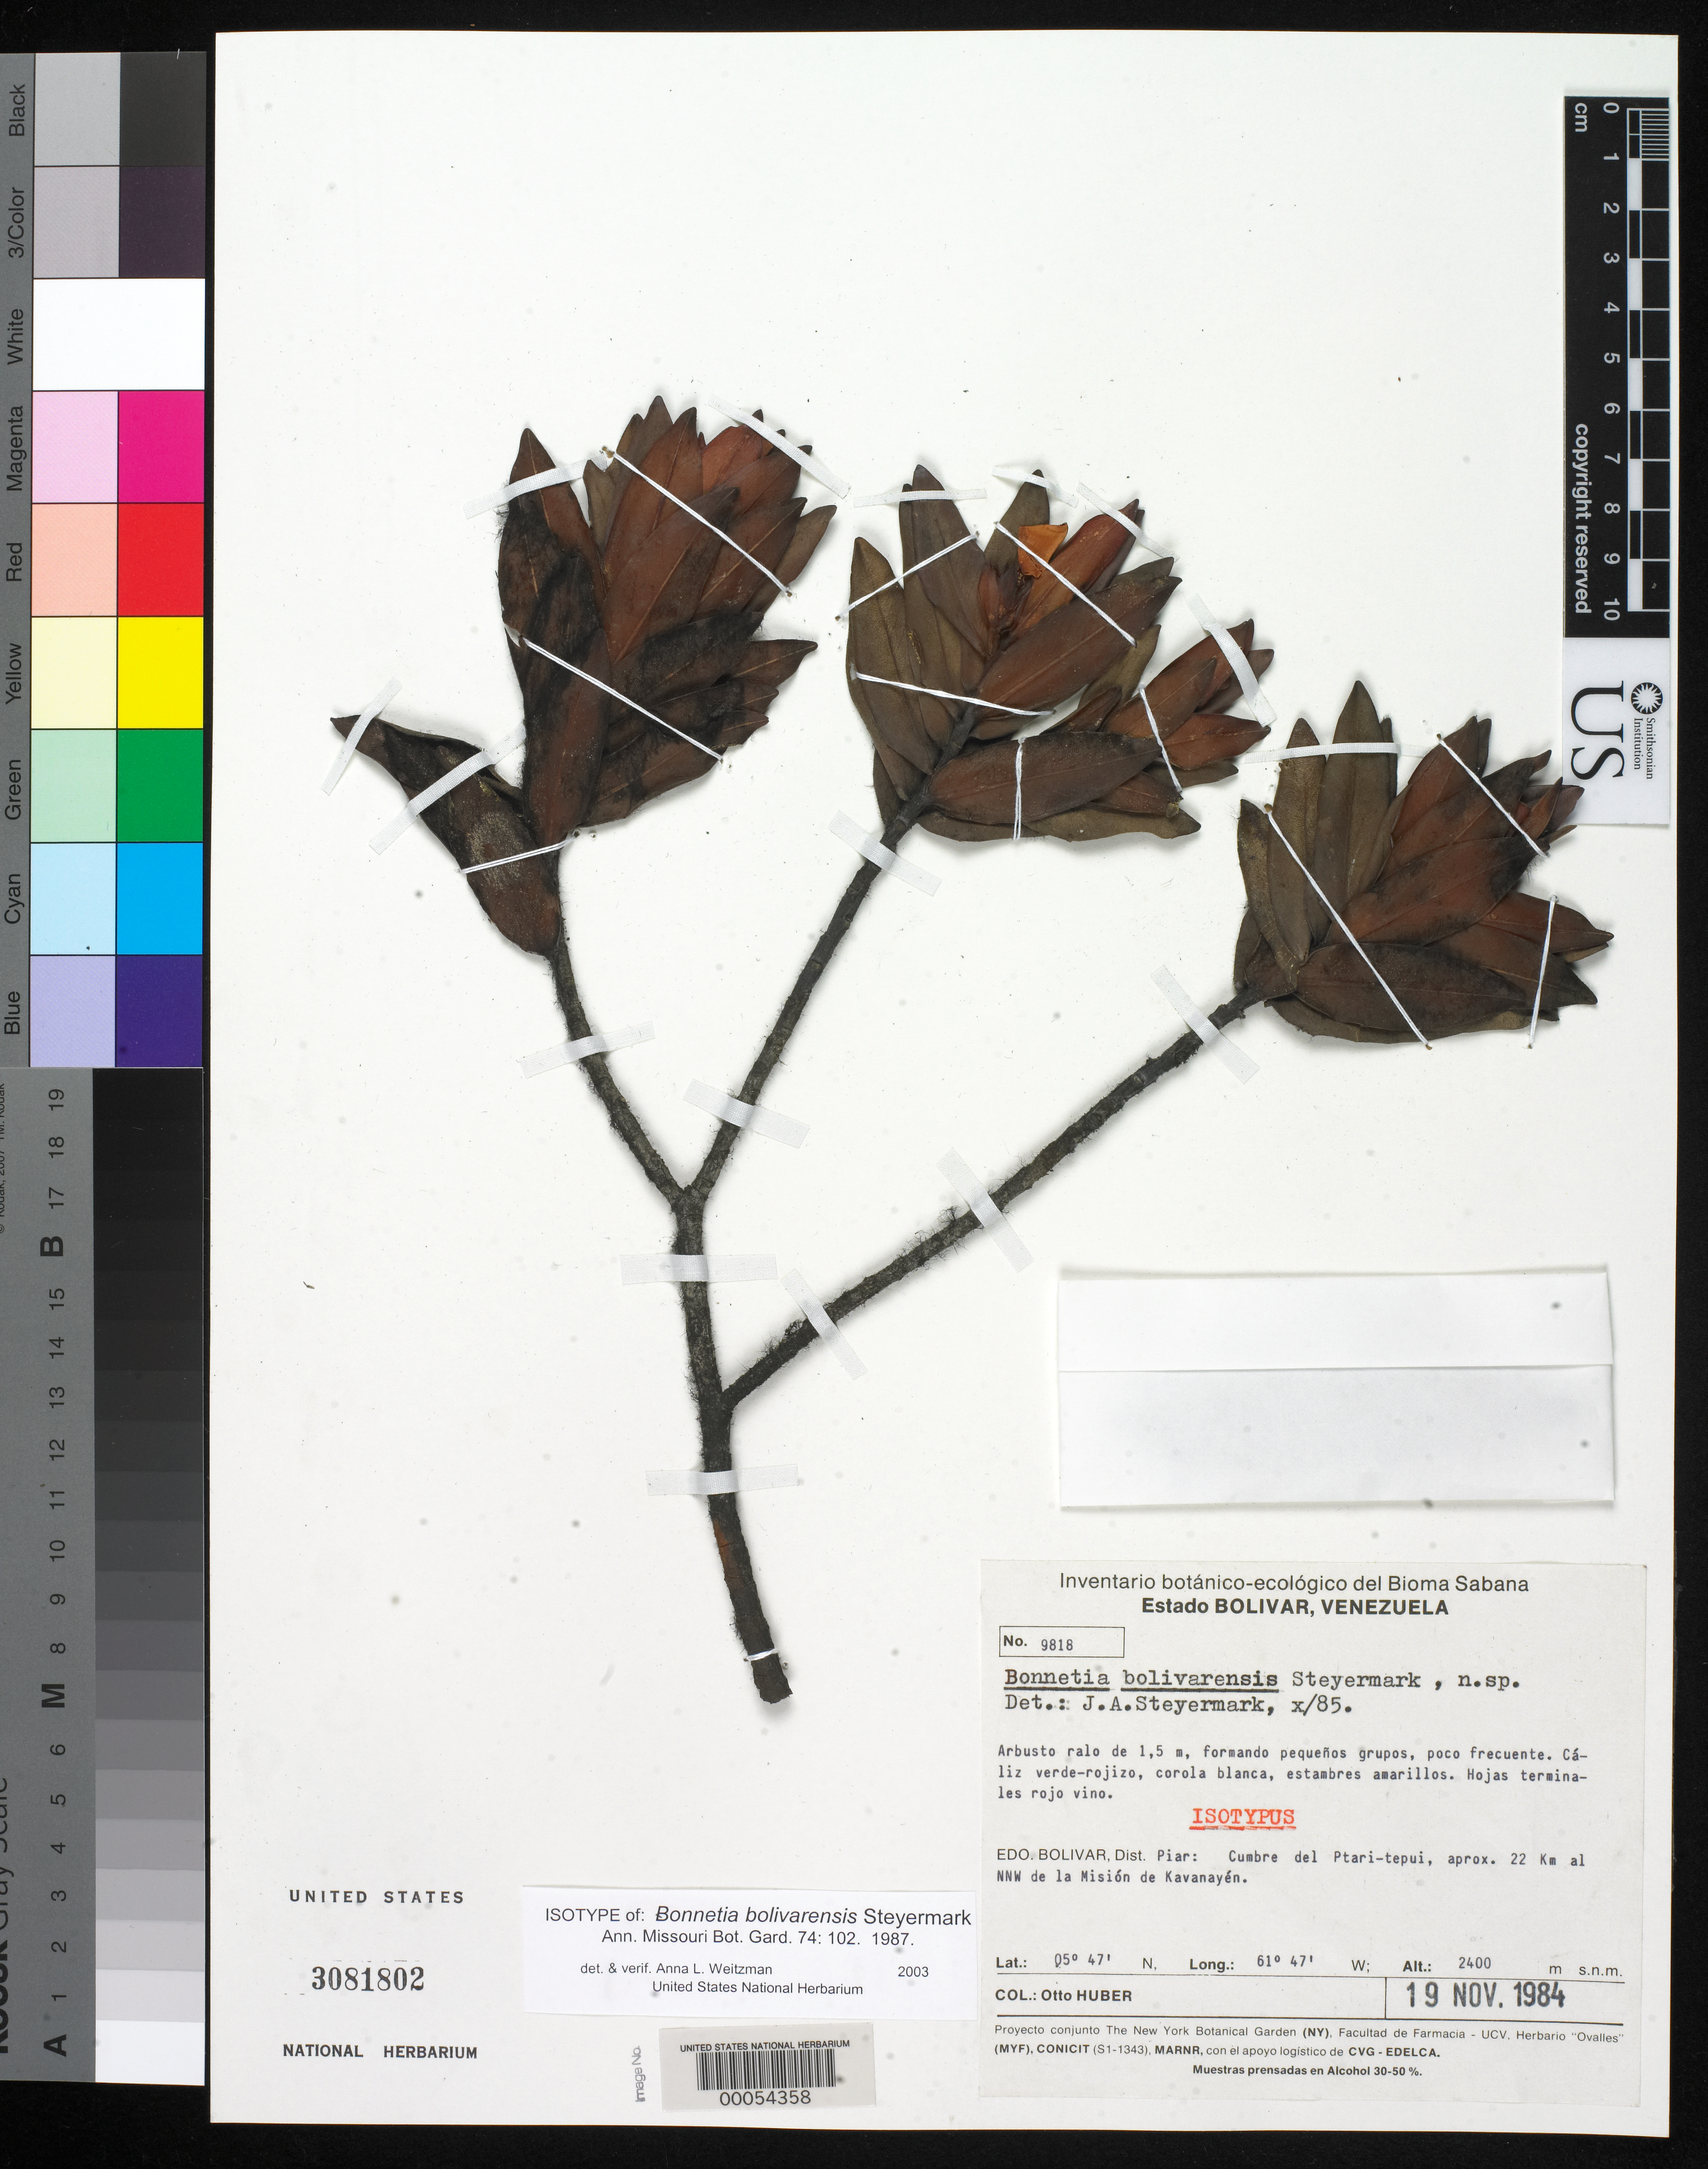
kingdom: Plantae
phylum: Tracheophyta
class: Magnoliopsida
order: Malpighiales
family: Bonnetiaceae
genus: Bonnetia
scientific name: Bonnetia bolivarensis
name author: Steyerm.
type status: Isotype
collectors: O. Huber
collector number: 9818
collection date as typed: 19 Nov 1984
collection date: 1984-11-19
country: Venezuela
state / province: Bolivar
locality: Cumbre del Ptari-tepui, approx. 22 Km. nnw SE La Mission de Kavanayen.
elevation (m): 2400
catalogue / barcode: US 3081802